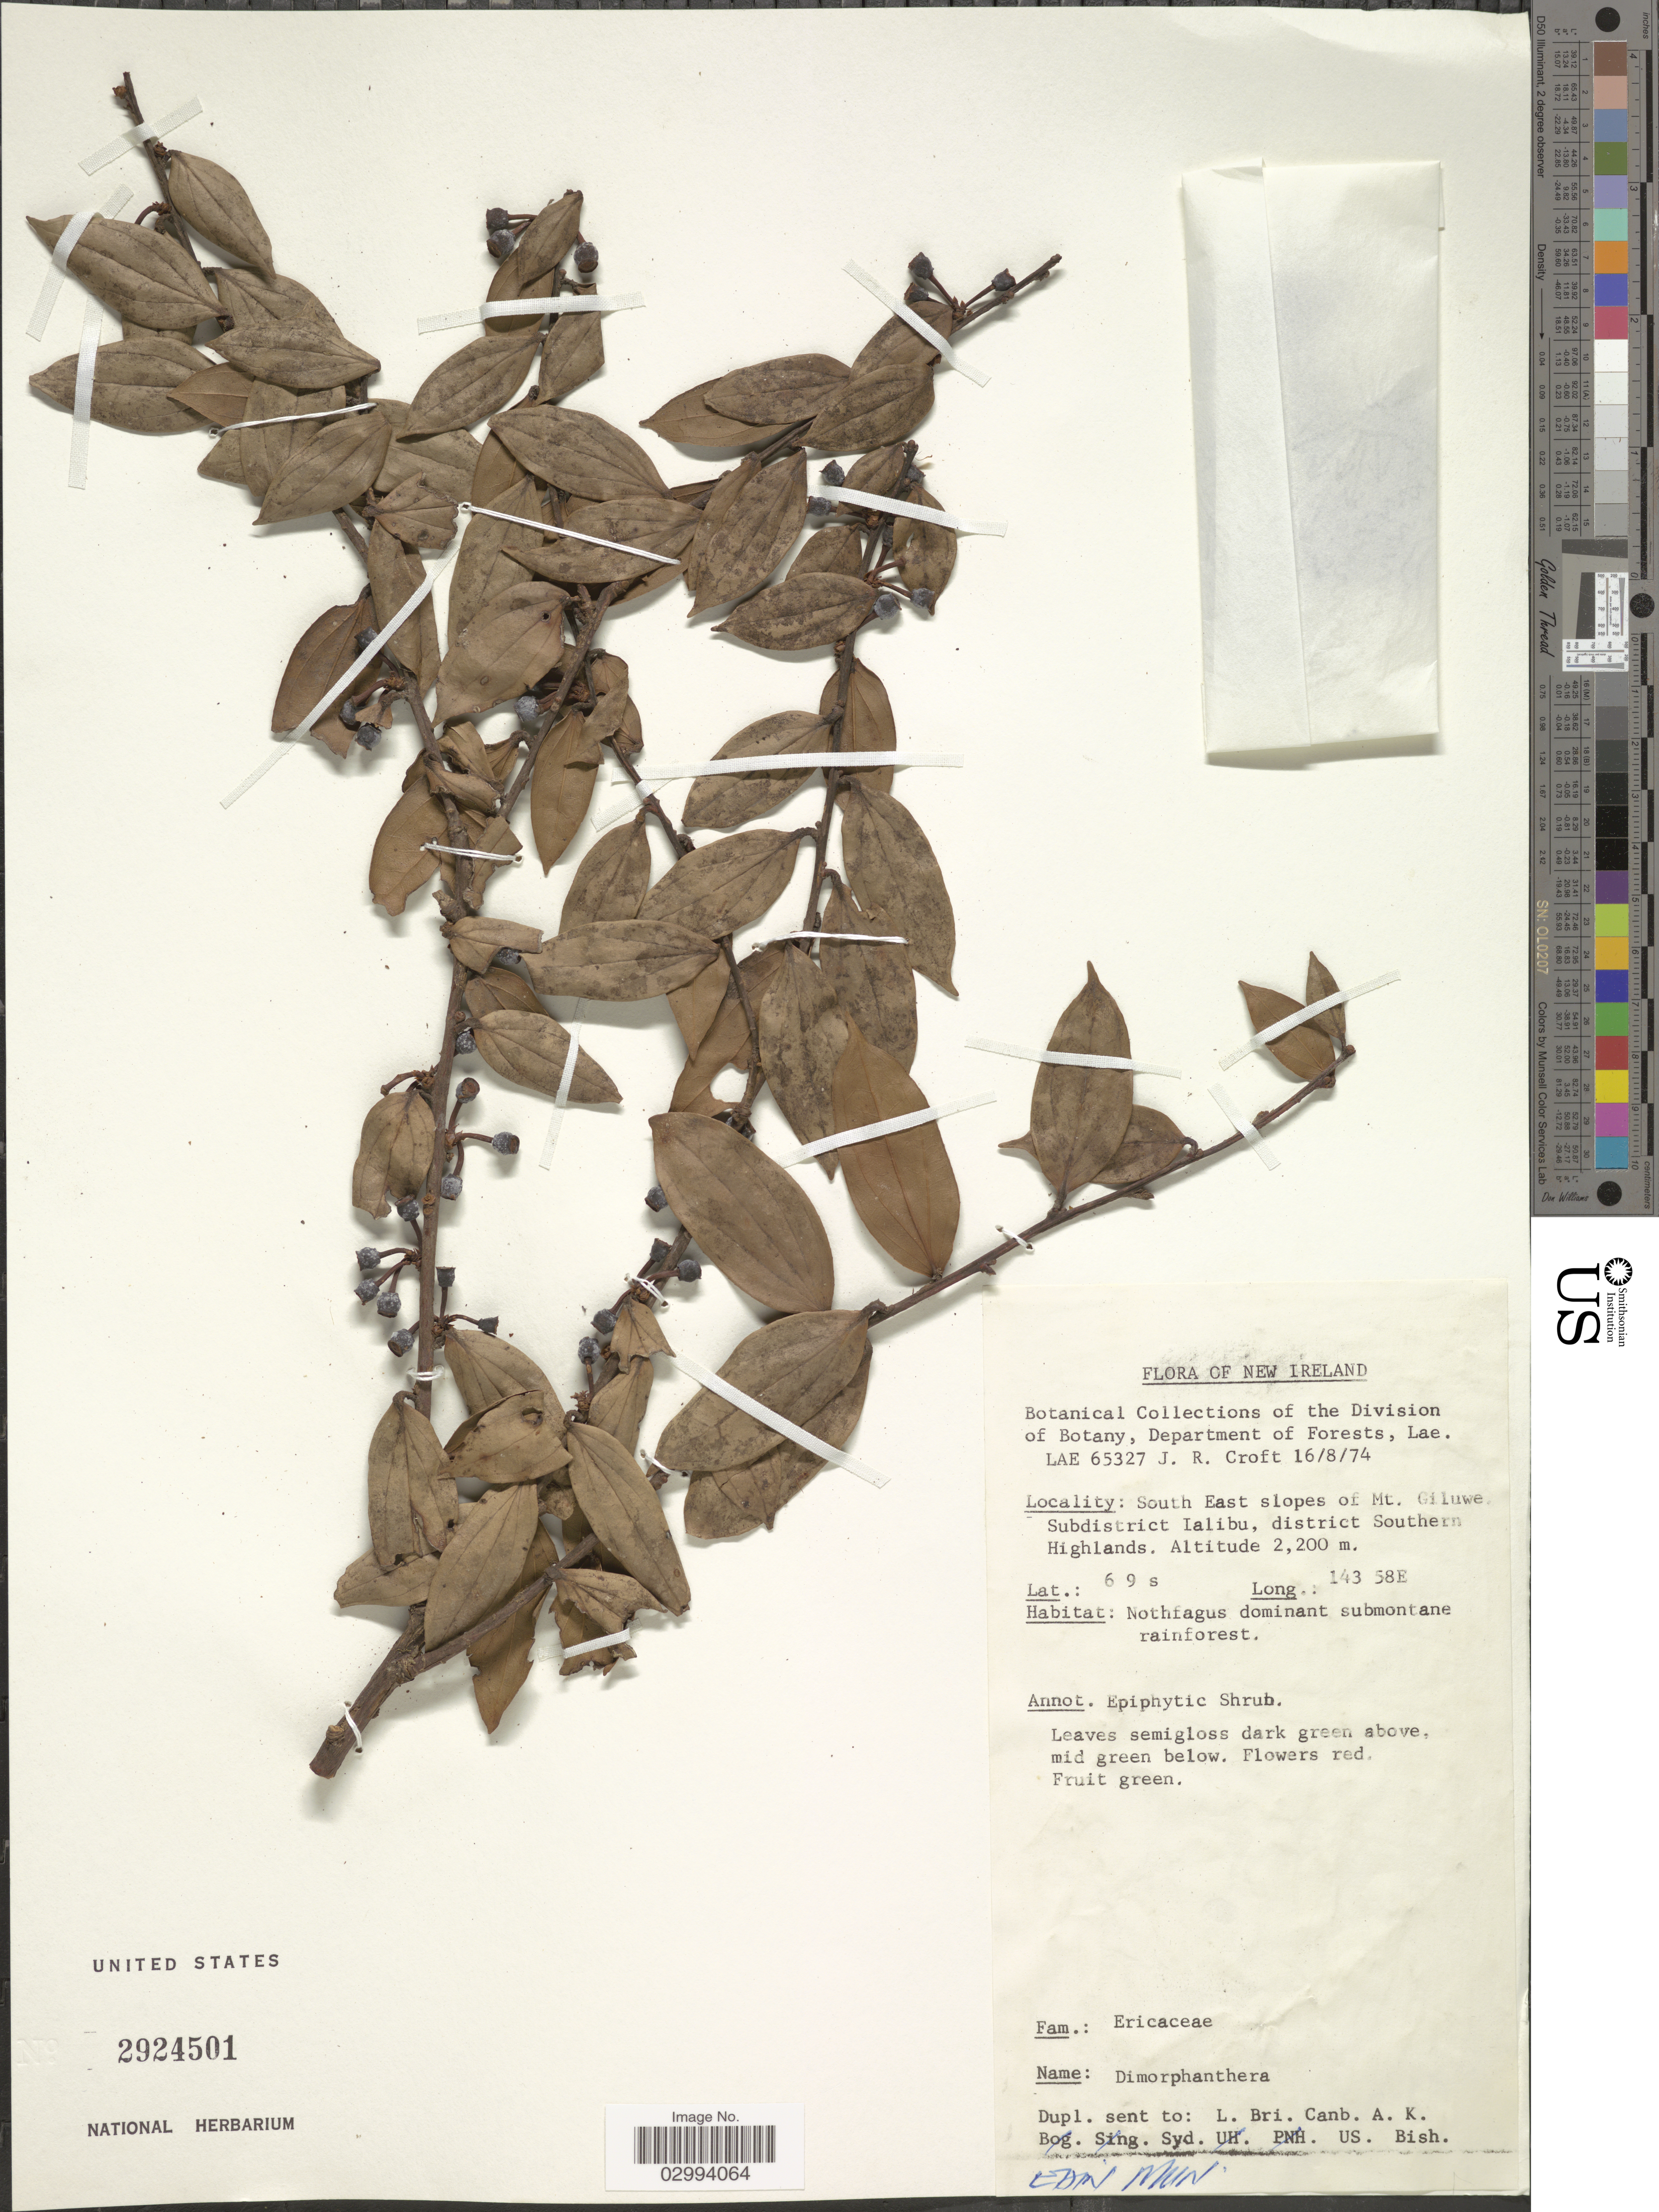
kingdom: Plantae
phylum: Tracheophyta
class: Magnoliopsida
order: Ericales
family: Ericaceae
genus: Dimorphanthera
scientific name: Dimorphanthera sp.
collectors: J. R. Croft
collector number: LAE65327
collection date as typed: Transcribed d/m/y: 16/8/74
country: Papua New Guinea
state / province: New Ireland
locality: South East slopes of Mt. Giluwe, Subdistrict Ialibu, district Southern Highlands.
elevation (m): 2200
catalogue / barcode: US 2924501